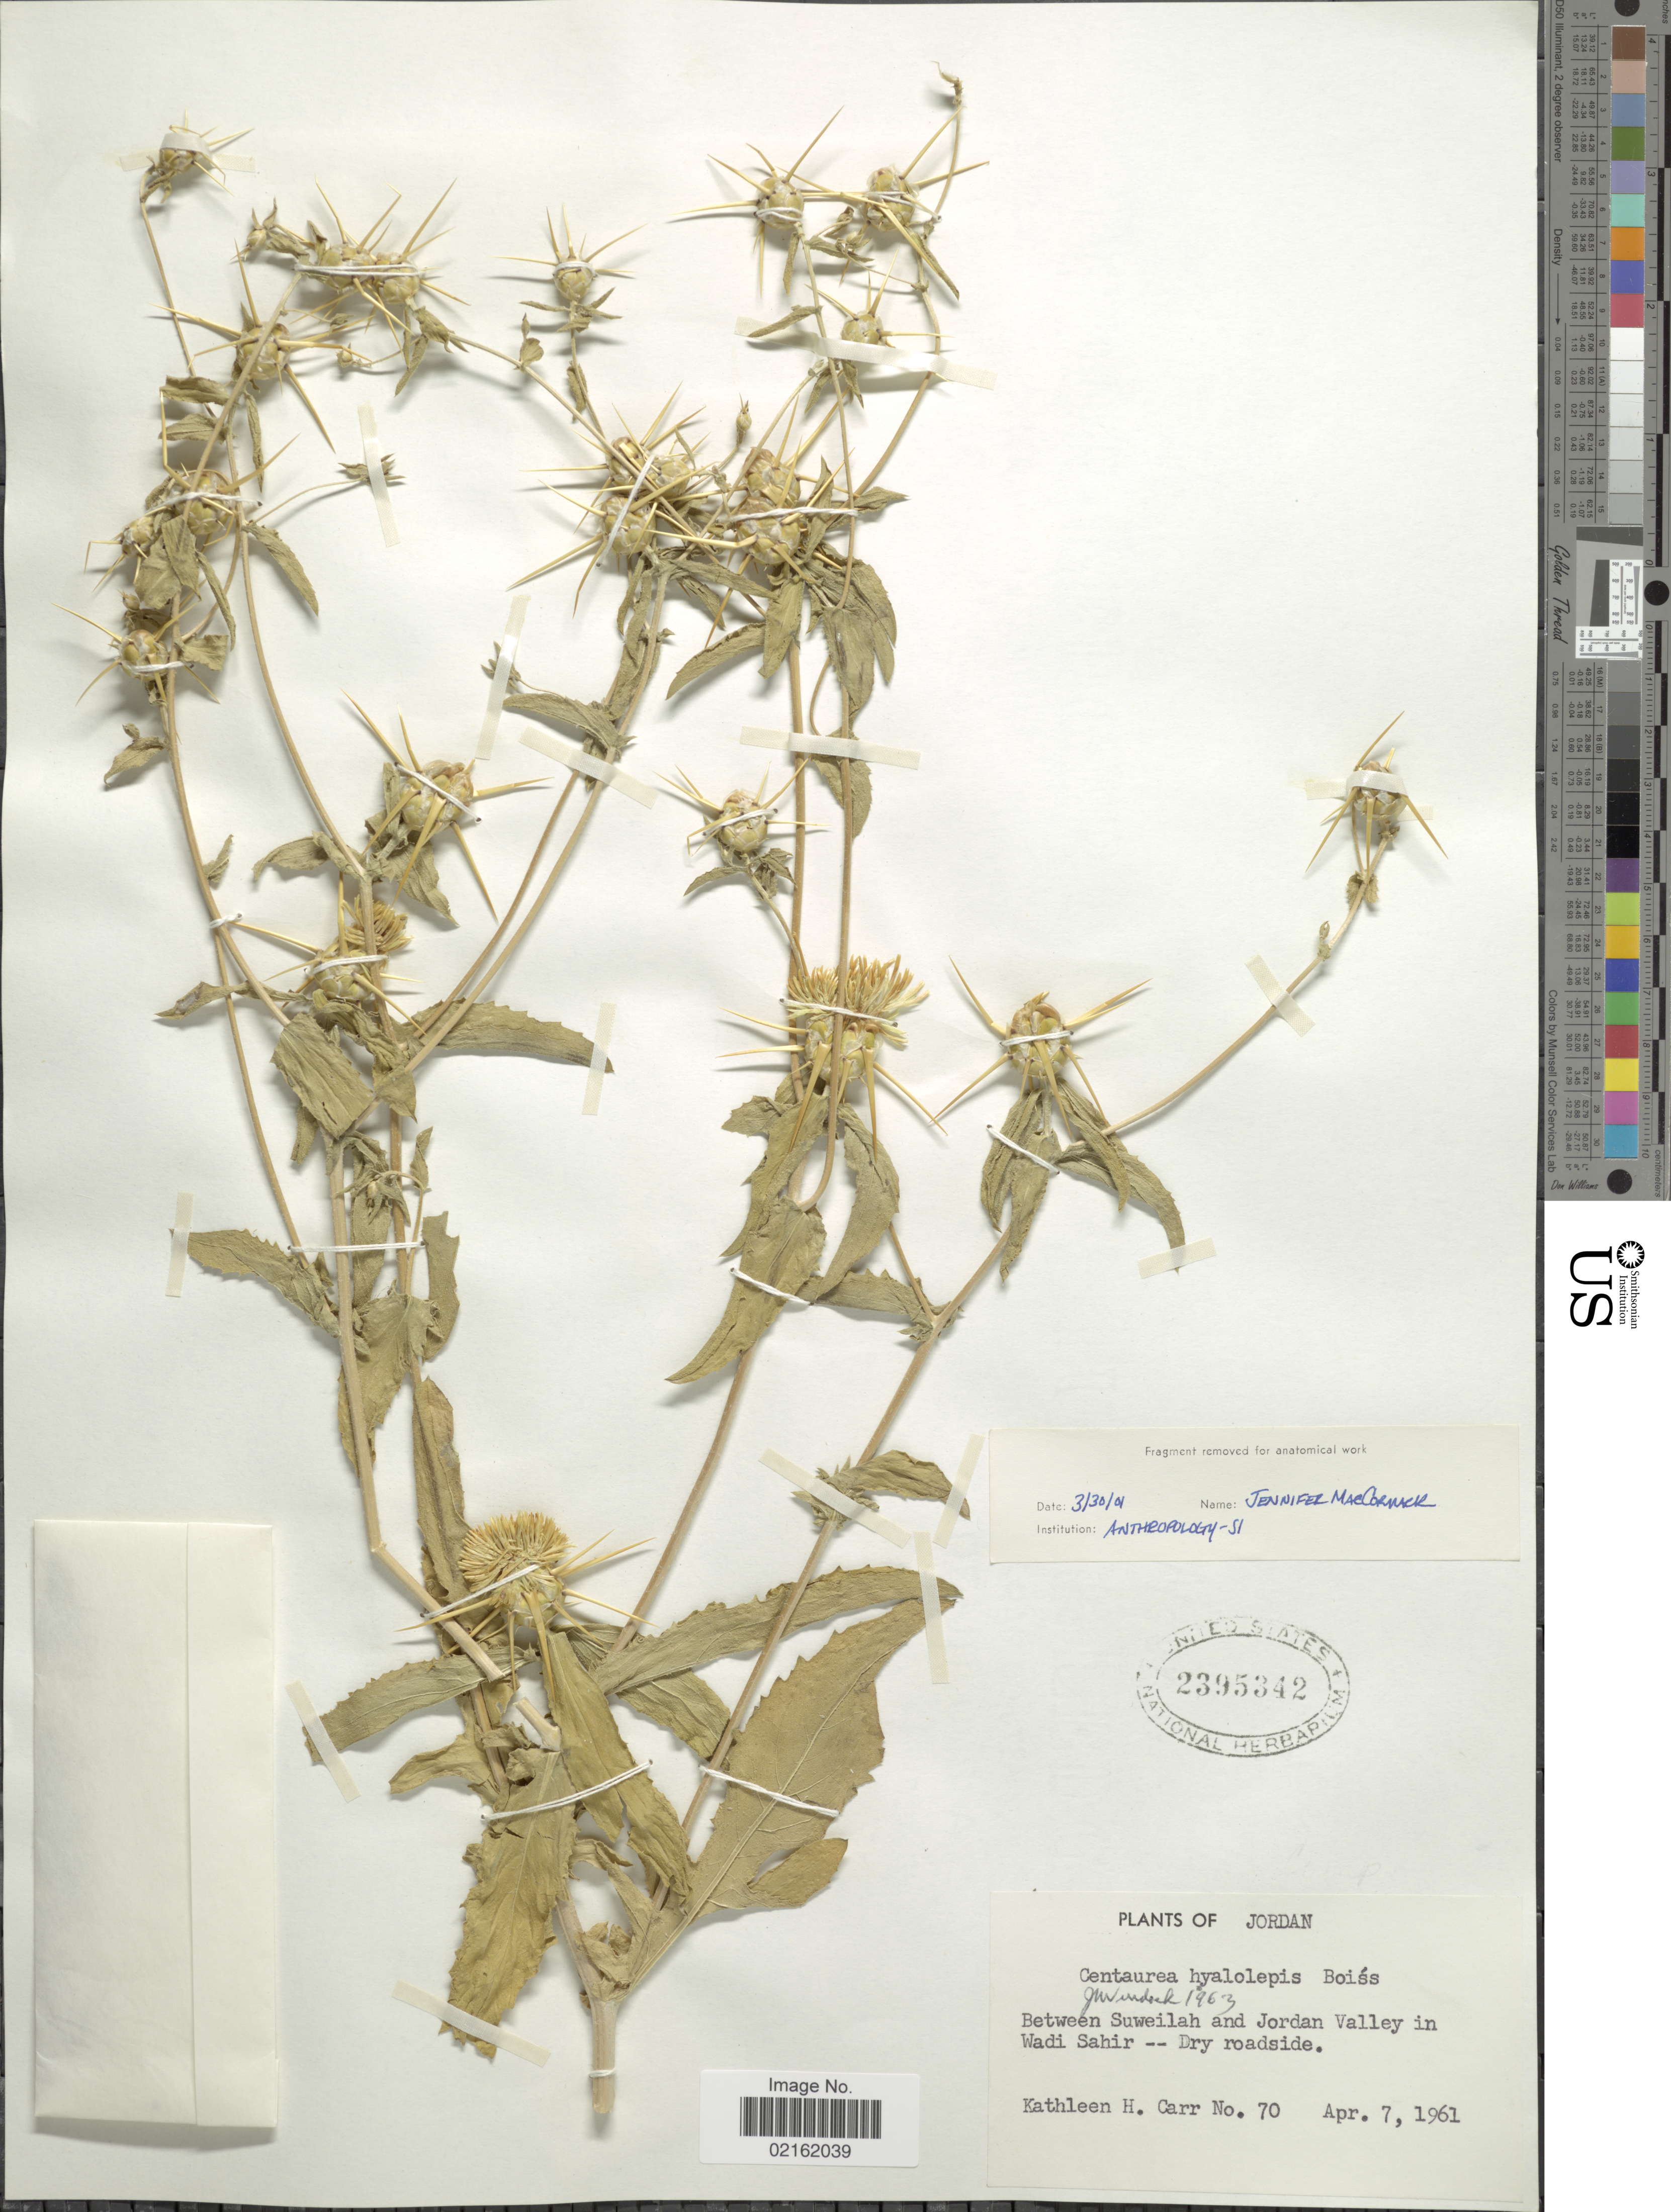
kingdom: Plantae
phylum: Tracheophyta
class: Magnoliopsida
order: Asterales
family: Asteraceae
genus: Centaurea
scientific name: Centaurea hyalolepis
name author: Boiss.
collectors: K. Carr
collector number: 70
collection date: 1961-04-07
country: Jordan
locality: Between Suweilah and Jordan Valley in Wadi Sahir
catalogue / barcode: US 2395342